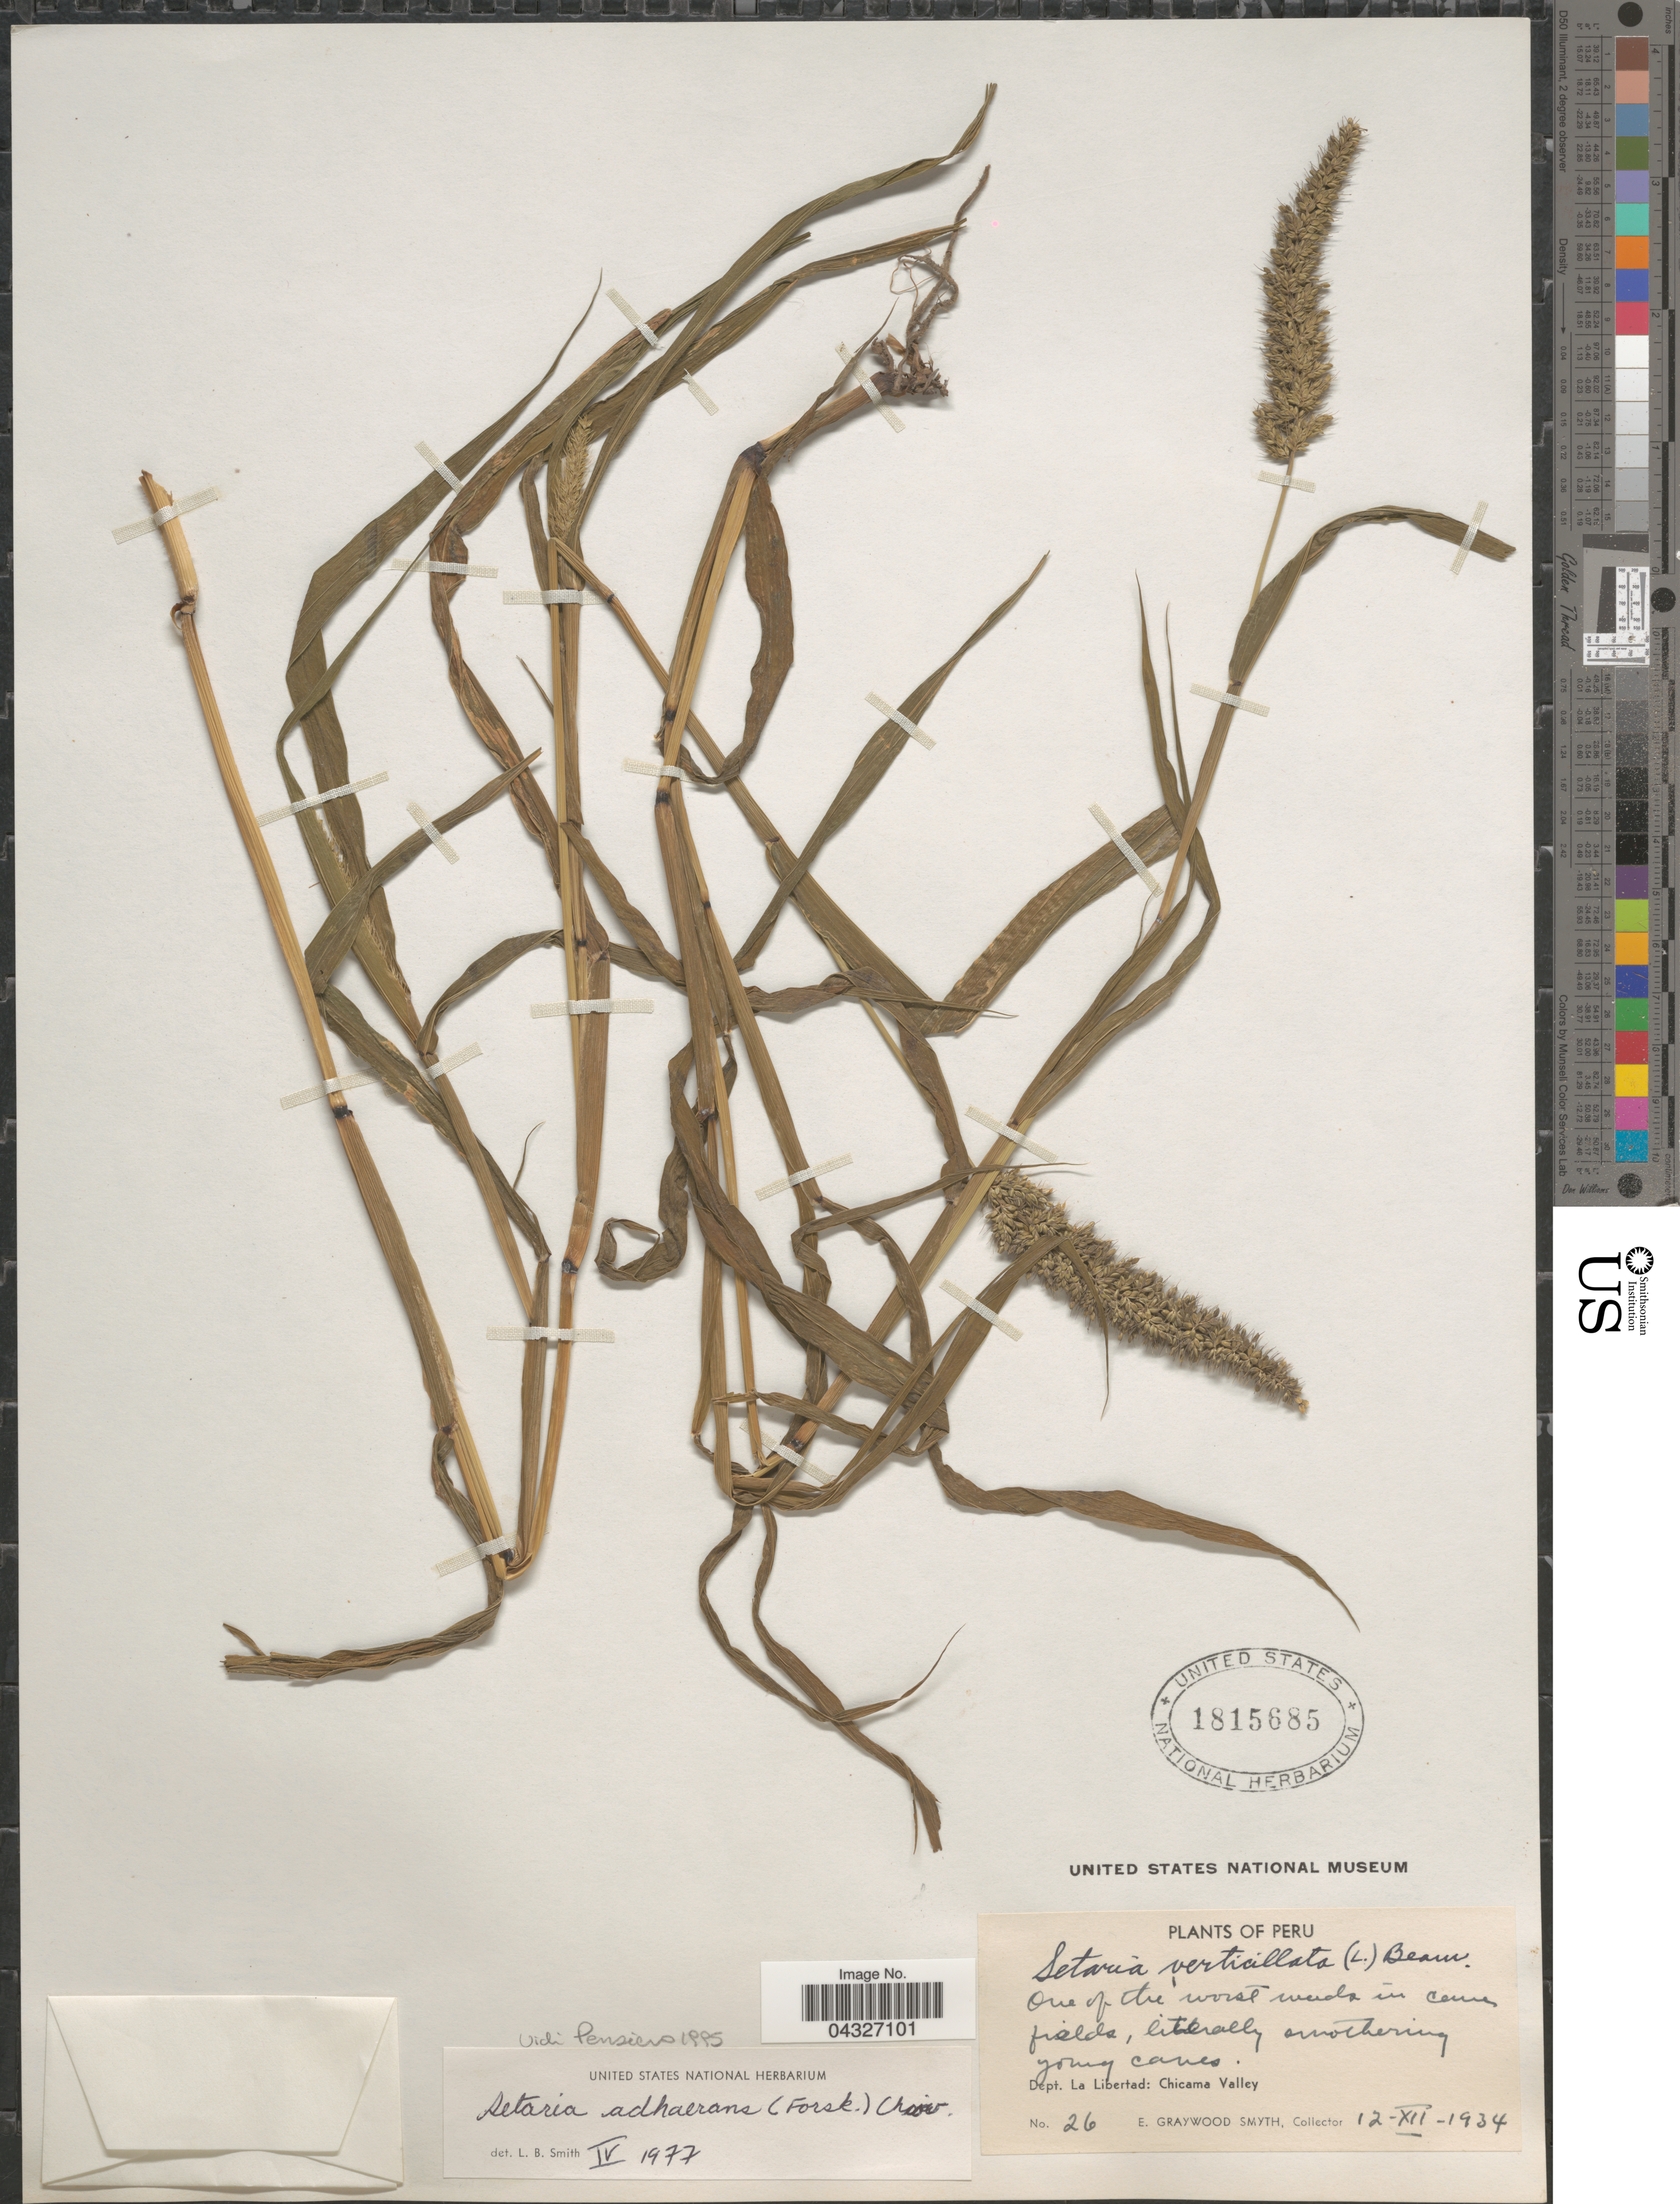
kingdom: Plantae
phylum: Tracheophyta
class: Liliopsida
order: Poales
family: Poaceae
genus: Setaria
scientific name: Setaria adhaerens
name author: (Forssk.) Chiov.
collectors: E. G. Smyth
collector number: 26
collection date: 1934-12-12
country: Peru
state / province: La Libertad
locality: Dept. La Libertad: Chicama Valley.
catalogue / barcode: US 1815685